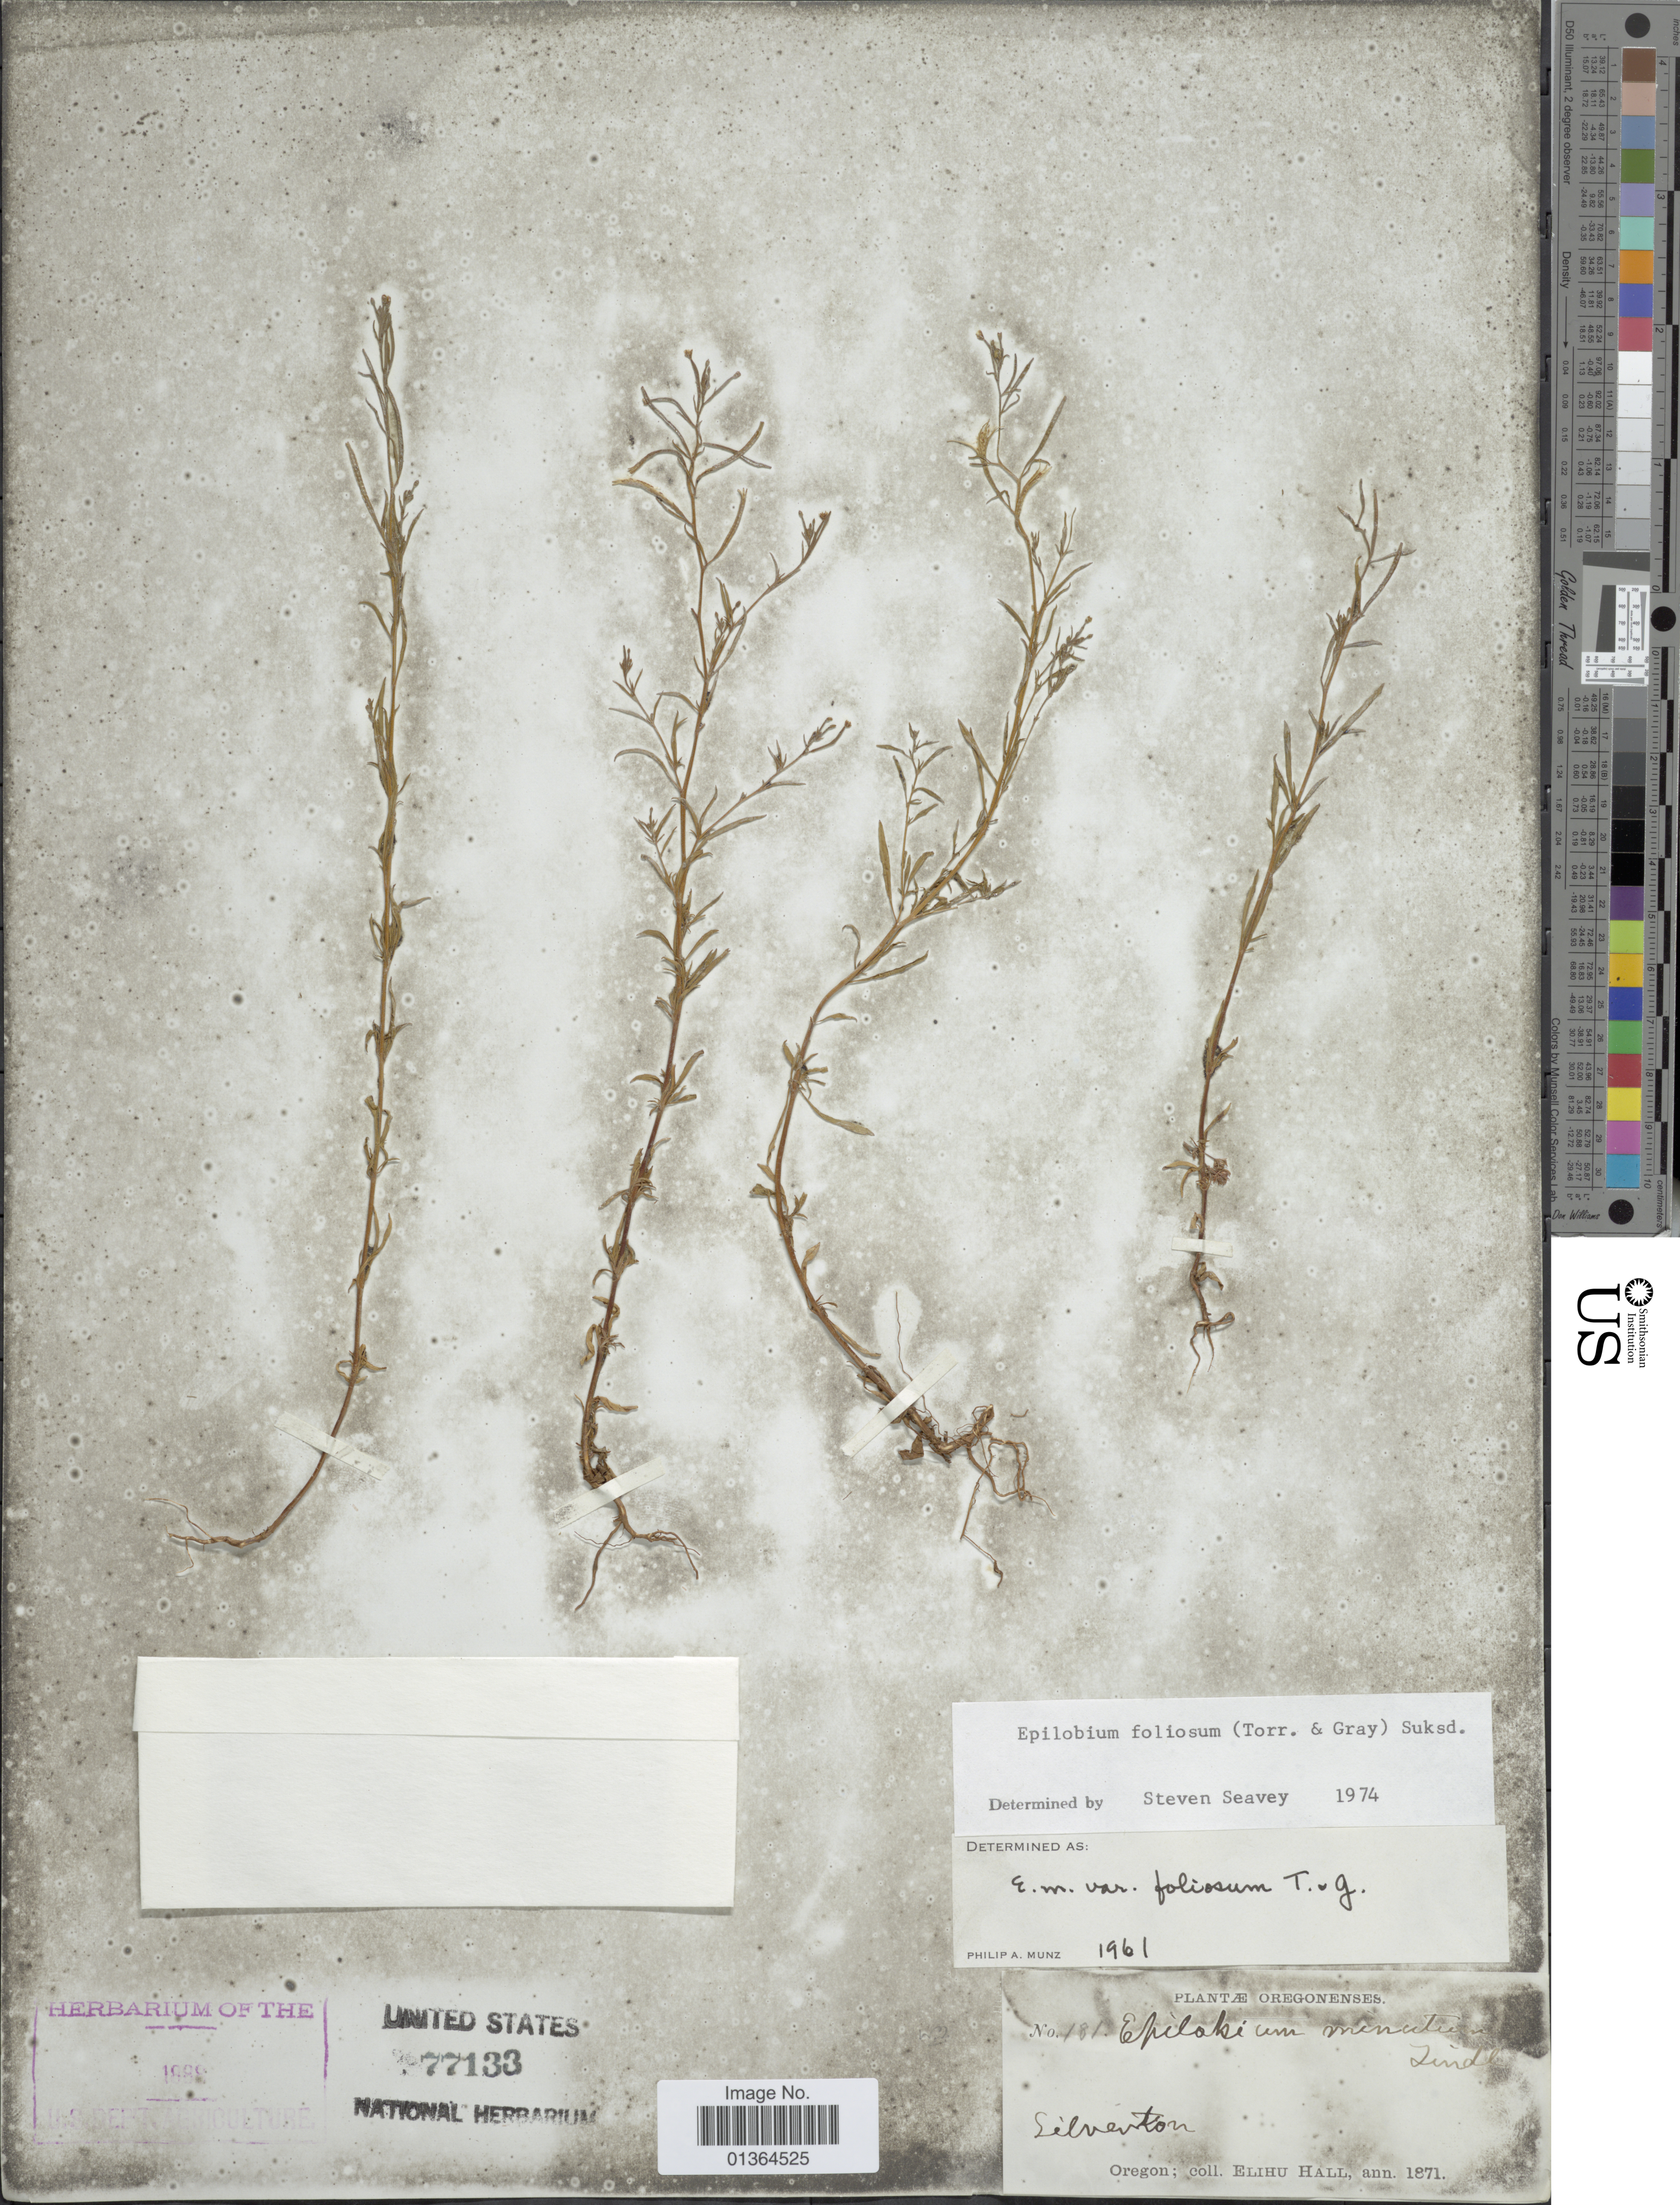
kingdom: Plantae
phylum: Tracheophyta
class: Magnoliopsida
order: Myrtales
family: Onagraceae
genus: Epilobium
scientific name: Epilobium foliosum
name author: (Nutt. ex Torr. & A. Gray) Suksd.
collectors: E. Hall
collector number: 181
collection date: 1871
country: United States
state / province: Oregon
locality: Silverton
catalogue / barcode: US 77133